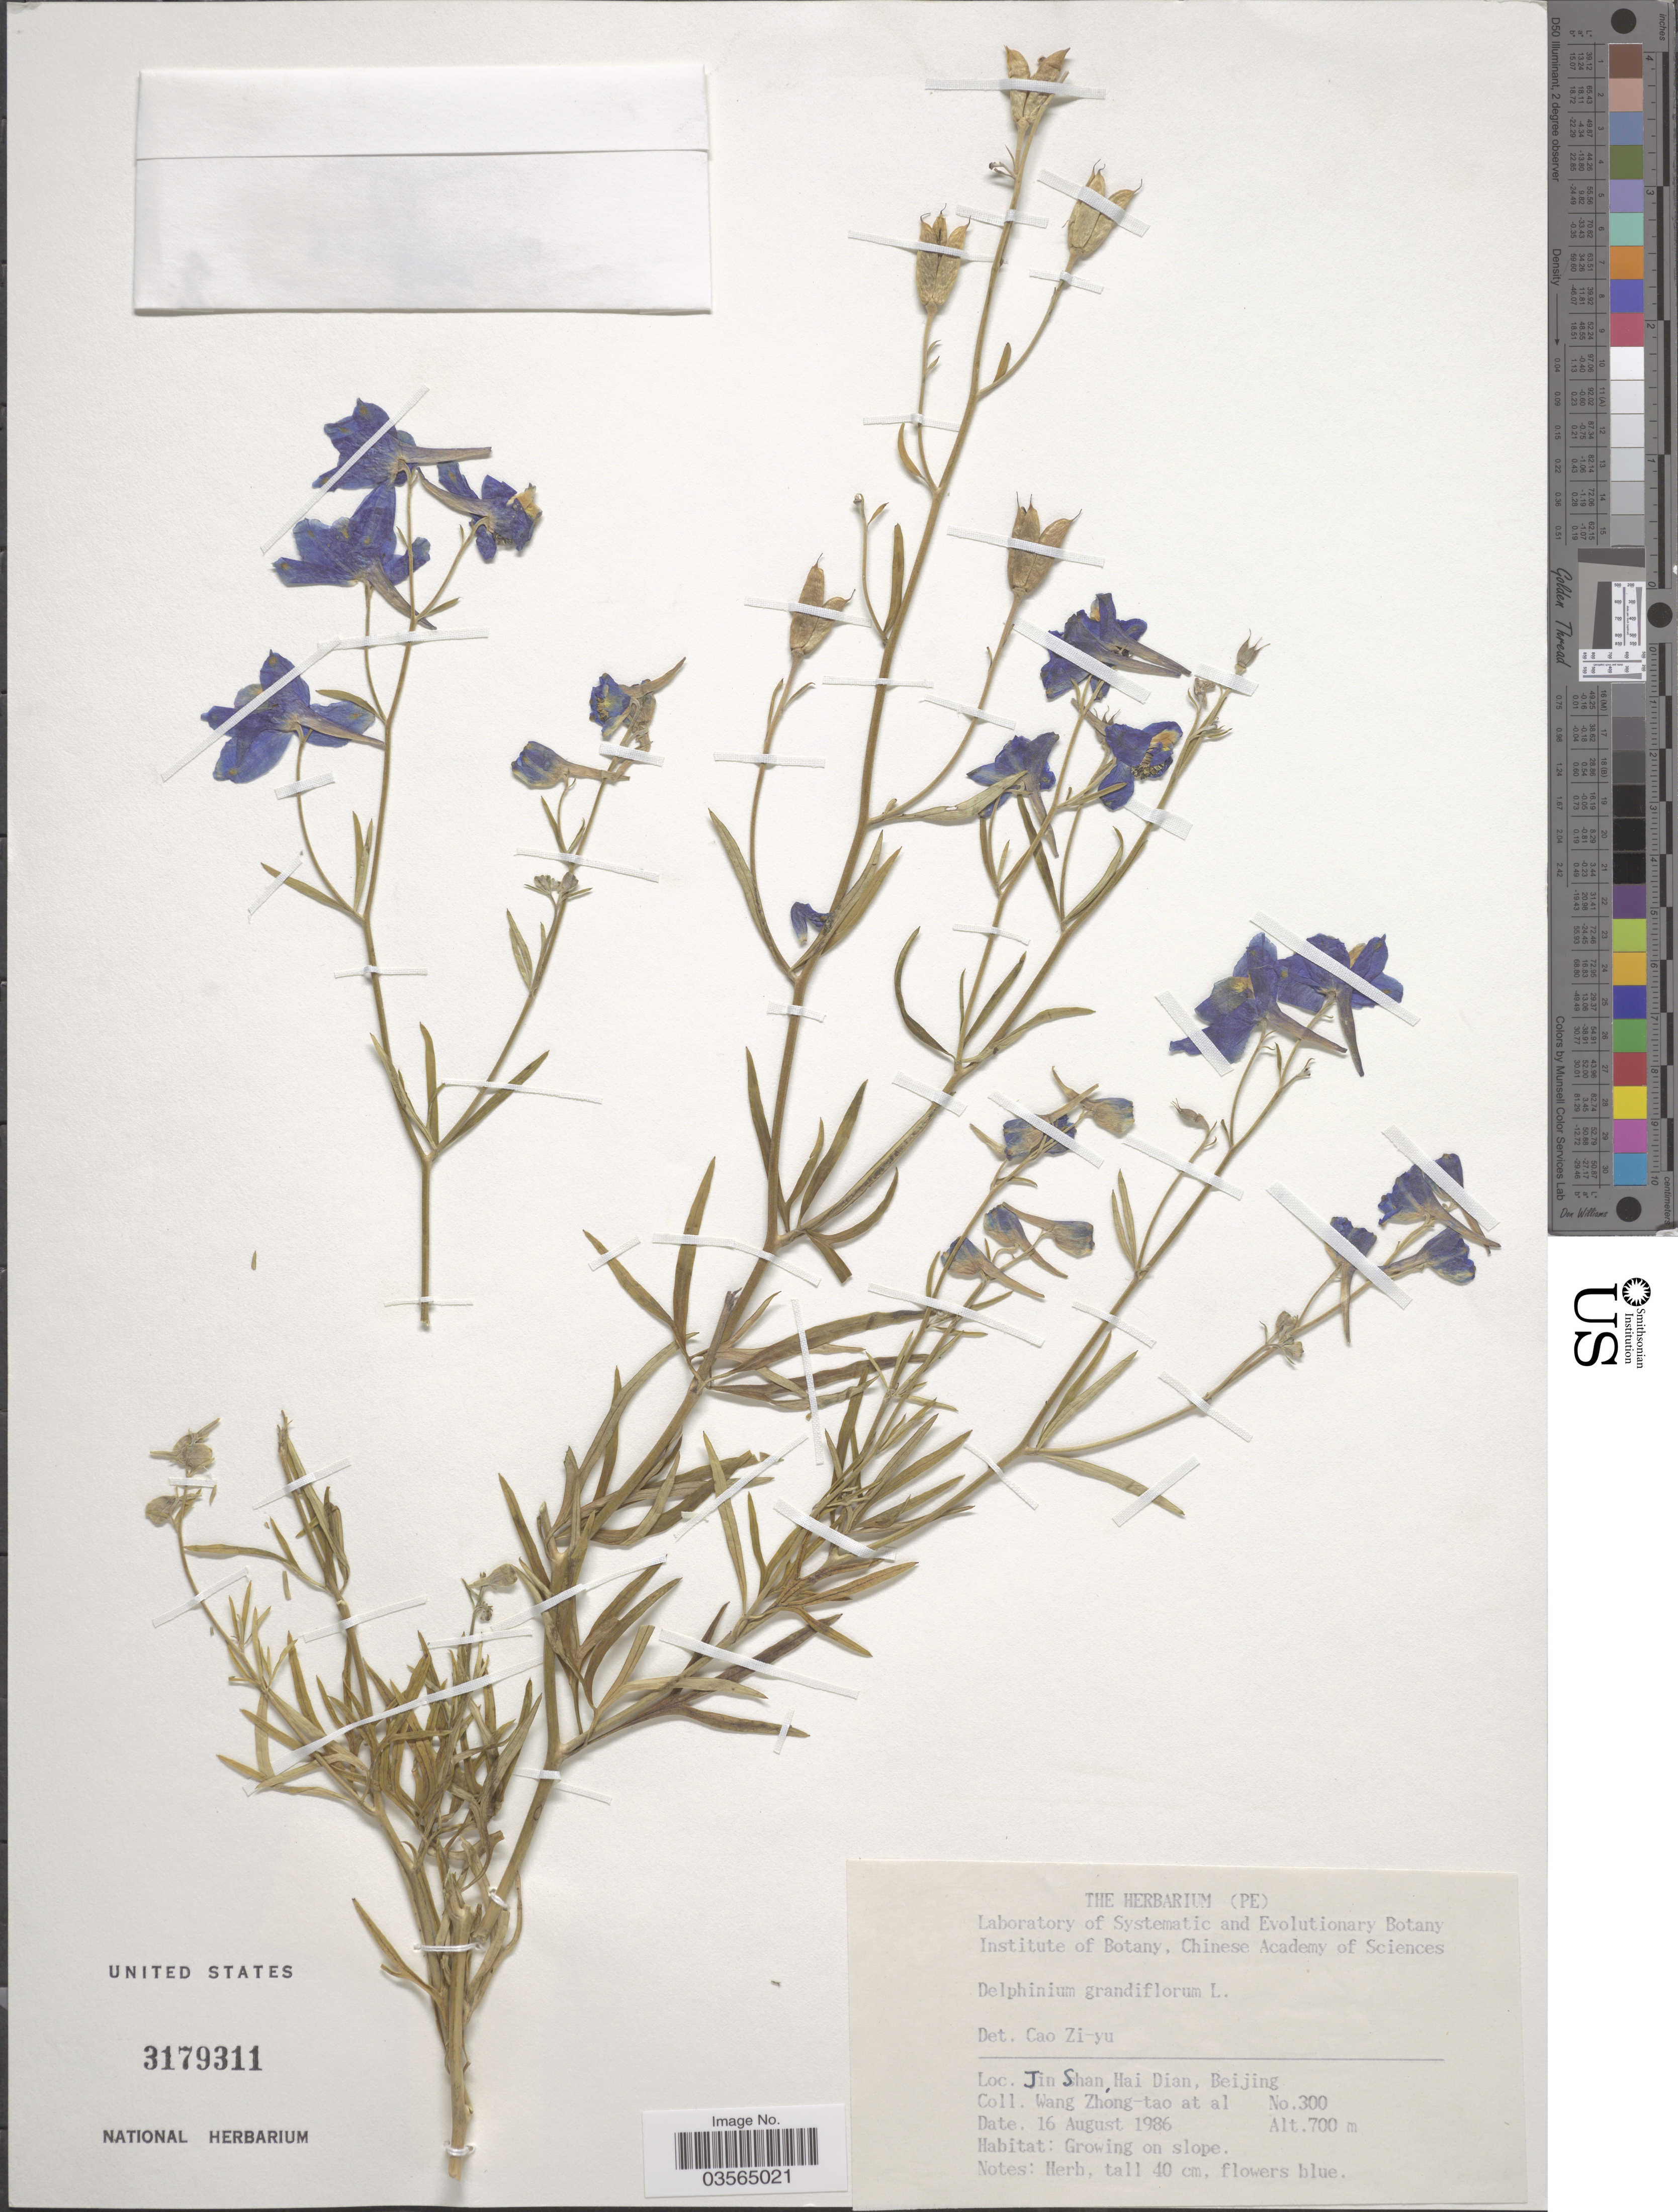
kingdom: Plantae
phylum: Tracheophyta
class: Magnoliopsida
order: Ranunculales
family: Ranunculaceae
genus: Delphinium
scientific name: Delphinium grandiflorum var. grandiflorum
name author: L.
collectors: W. Zhong-Tao & et al.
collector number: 300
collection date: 1986-08-16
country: China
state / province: Beijing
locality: Jin Shan, Hai Dian, Beijing.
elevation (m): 700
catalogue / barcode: US 3179311